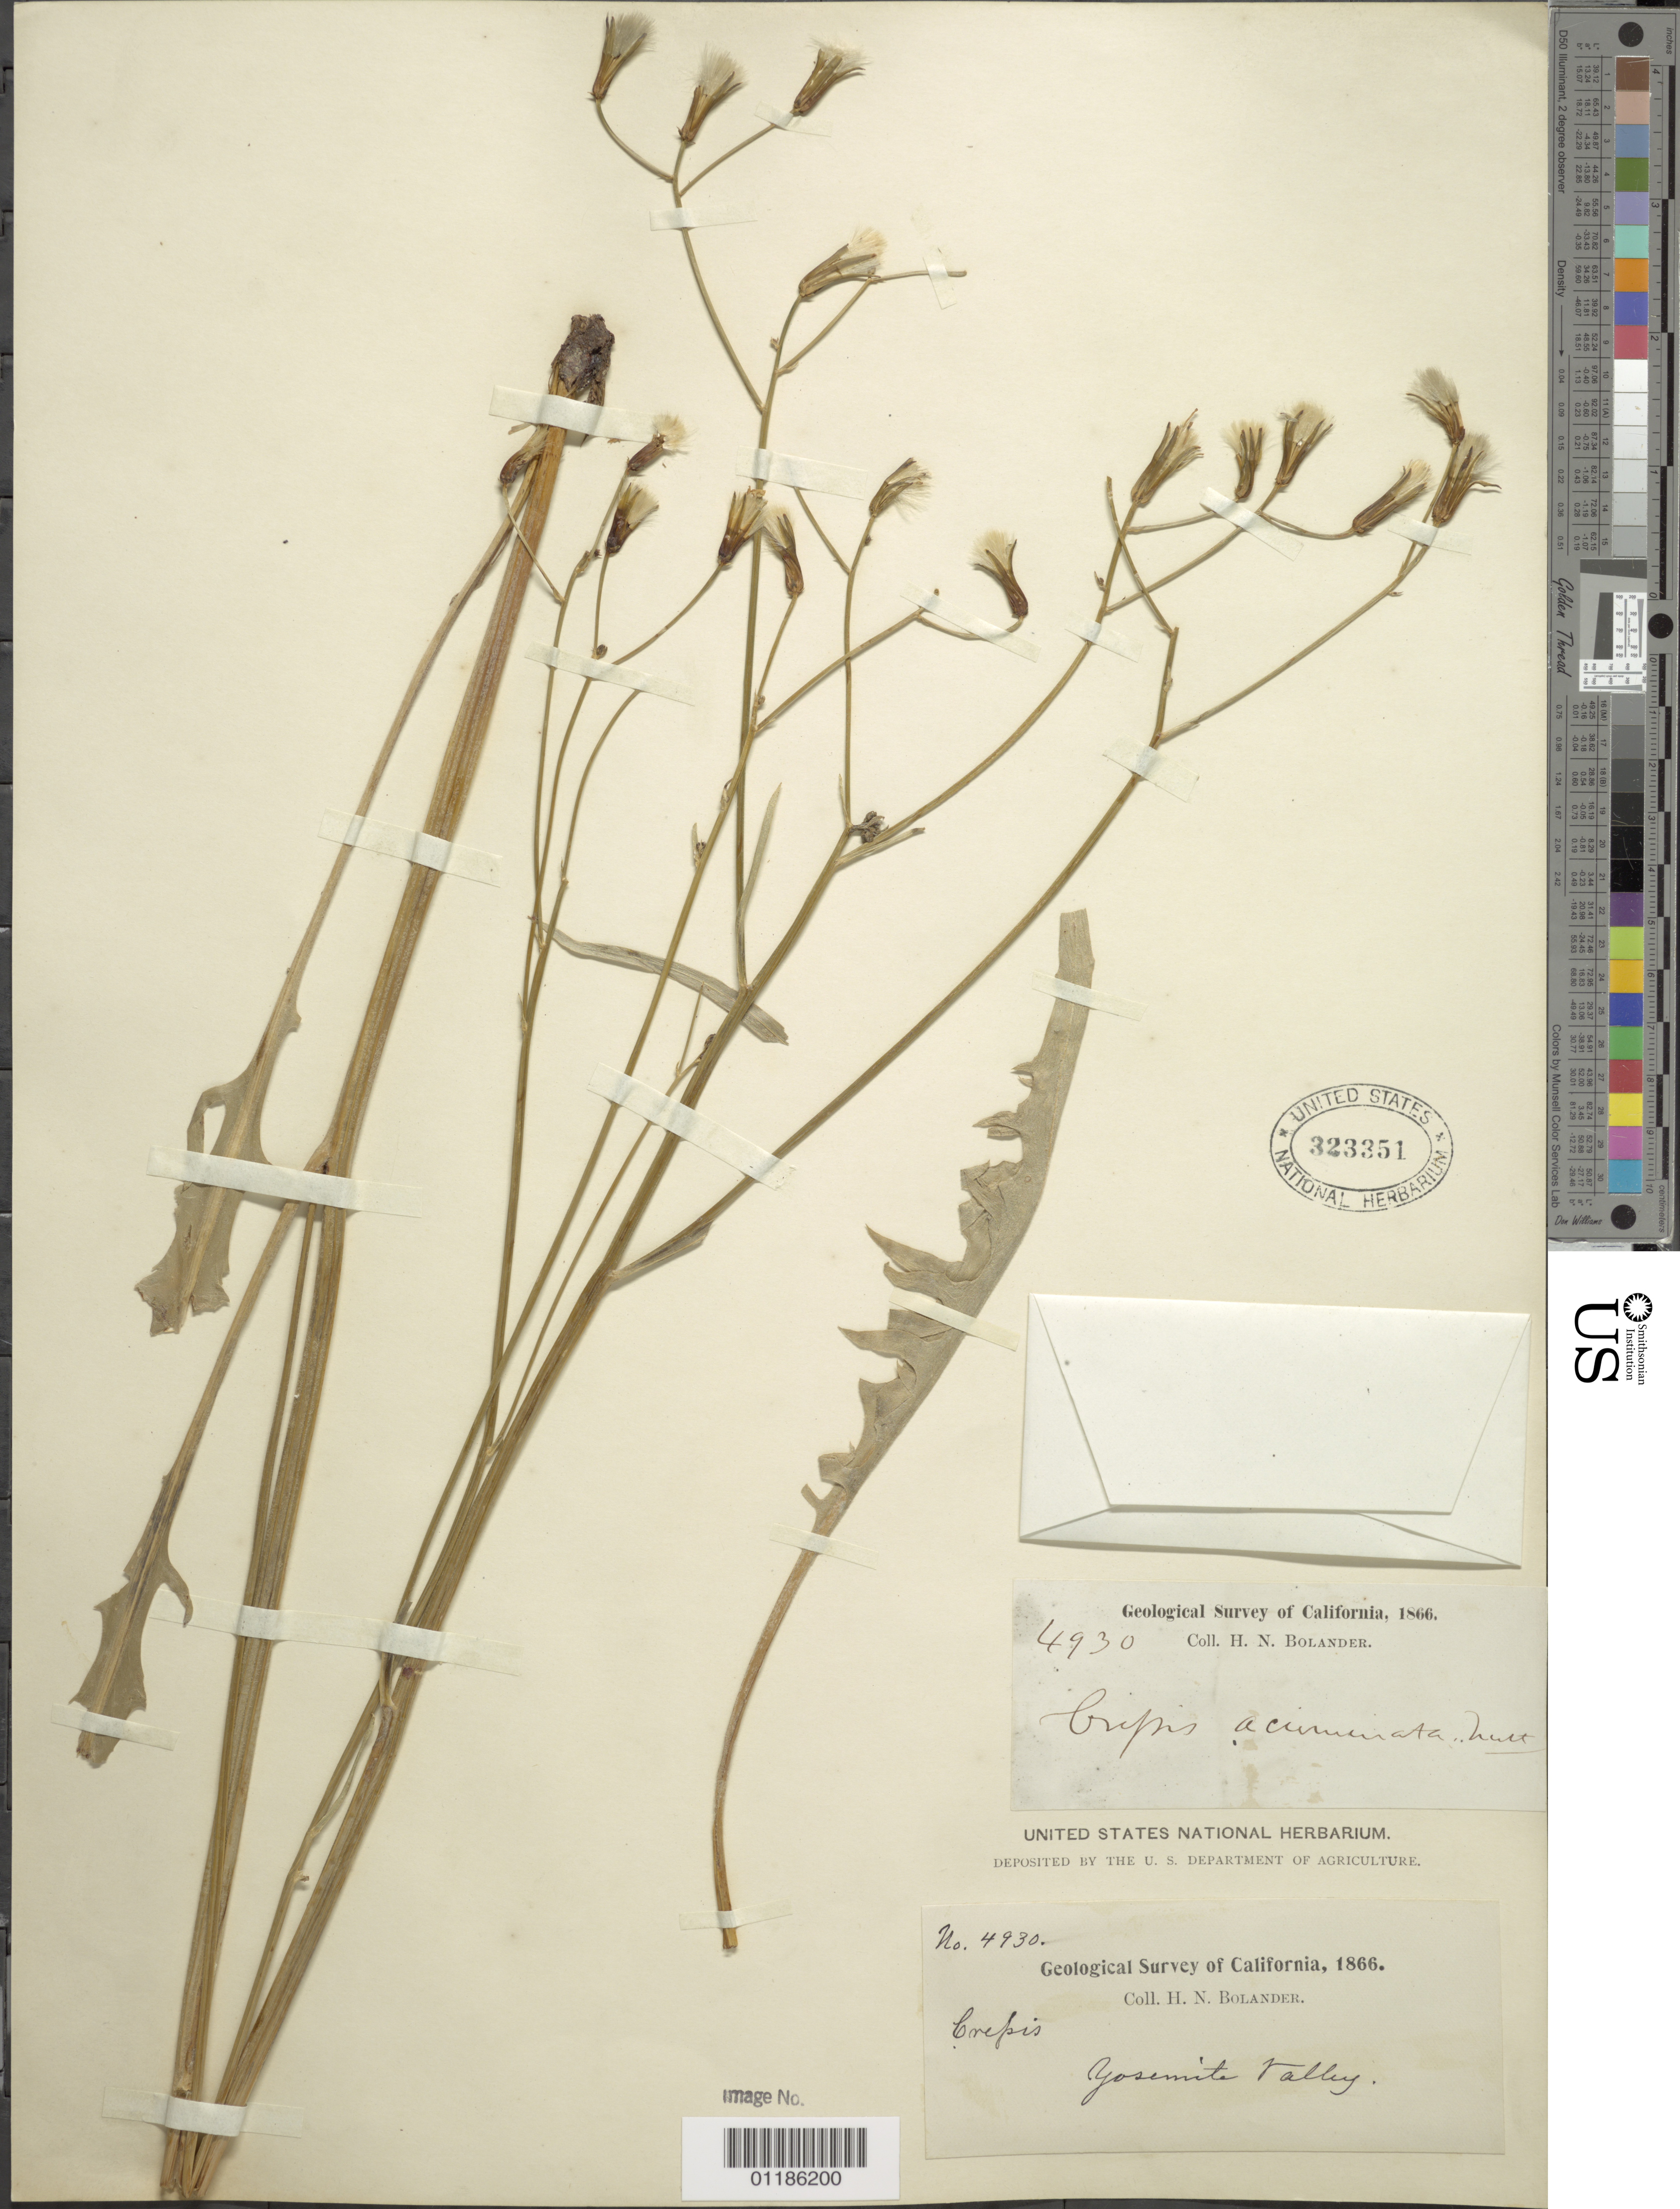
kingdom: Plantae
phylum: Tracheophyta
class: Magnoliopsida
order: Asterales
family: Asteraceae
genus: Crepis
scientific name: Crepis acuminata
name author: Nutt.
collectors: H. Bolander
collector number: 4930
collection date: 1866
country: United States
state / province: California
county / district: Mariposa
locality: Yosemite Valley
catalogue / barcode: US 323351